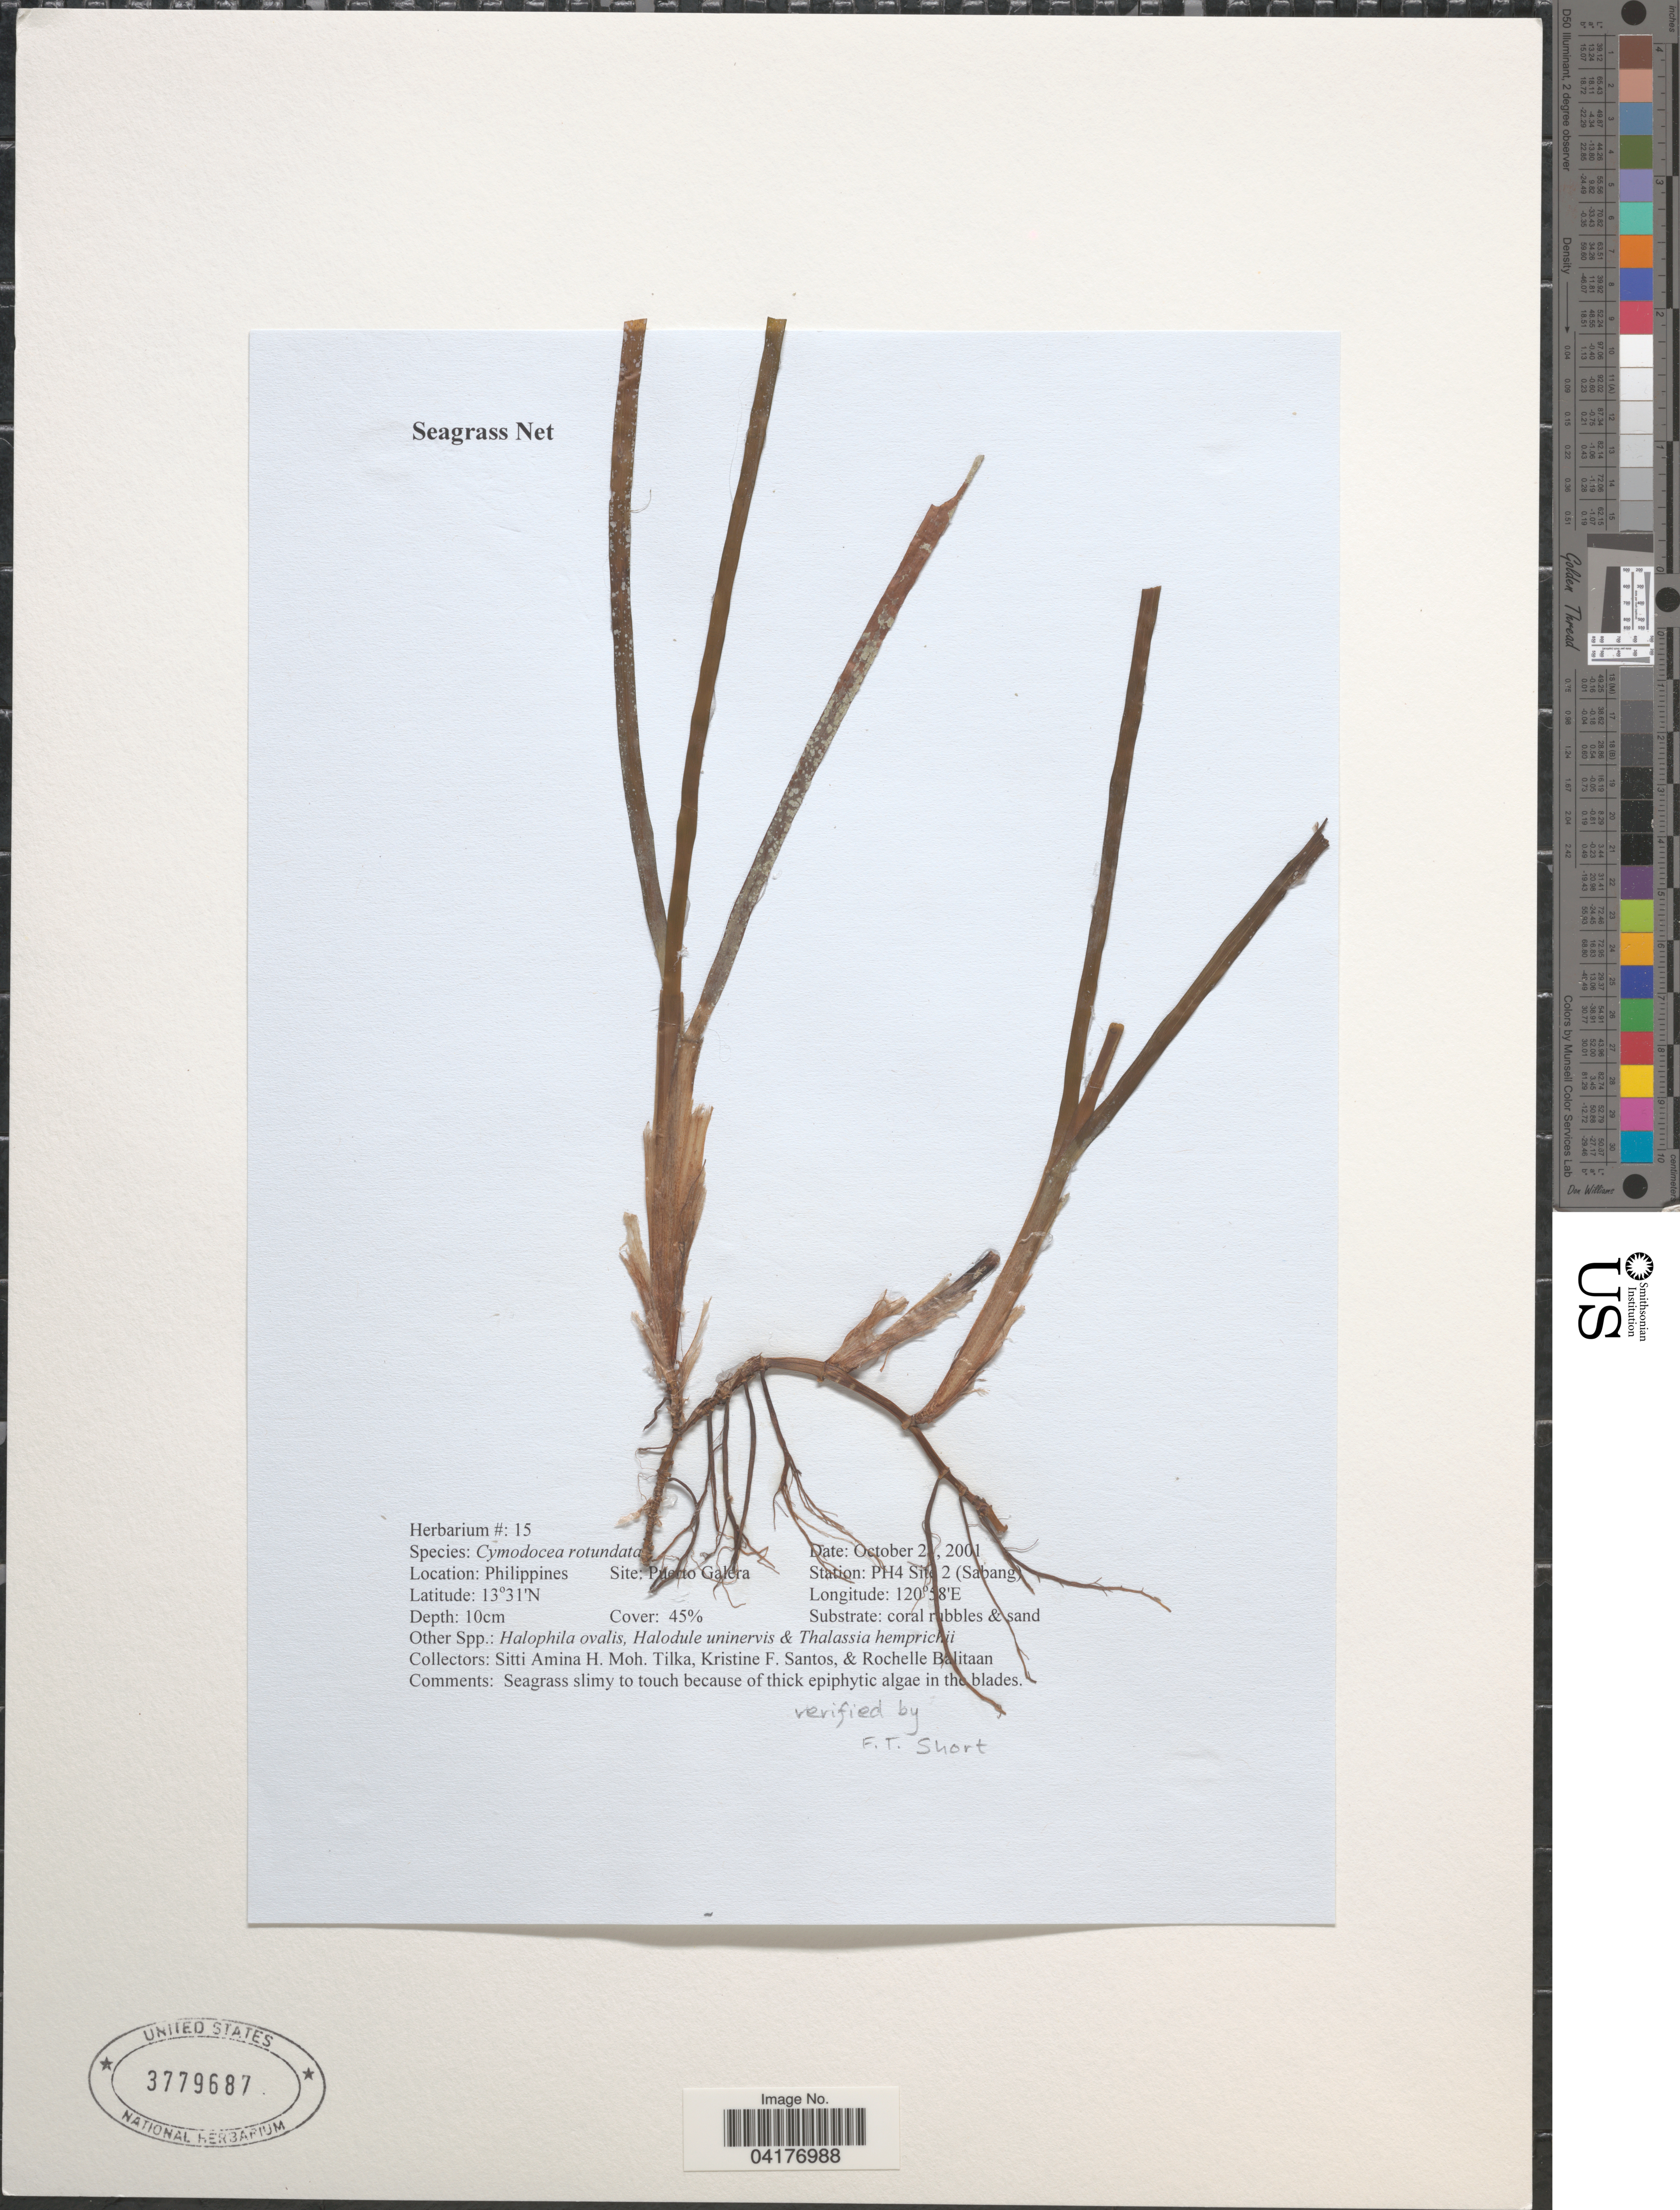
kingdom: Plantae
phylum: Tracheophyta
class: Liliopsida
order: Alismatales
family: Cymodoceaceae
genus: Cymodocea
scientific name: Cymodocea rotundata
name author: Asch. & Schweinf.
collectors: S. Tilka, K. Santos & R. Balitaan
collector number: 15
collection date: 2001-10-02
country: Philippines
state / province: Mimaropa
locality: Site: Puerto Galera. Station: PH4 Site 2 (Sabang).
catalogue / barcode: US 3779687